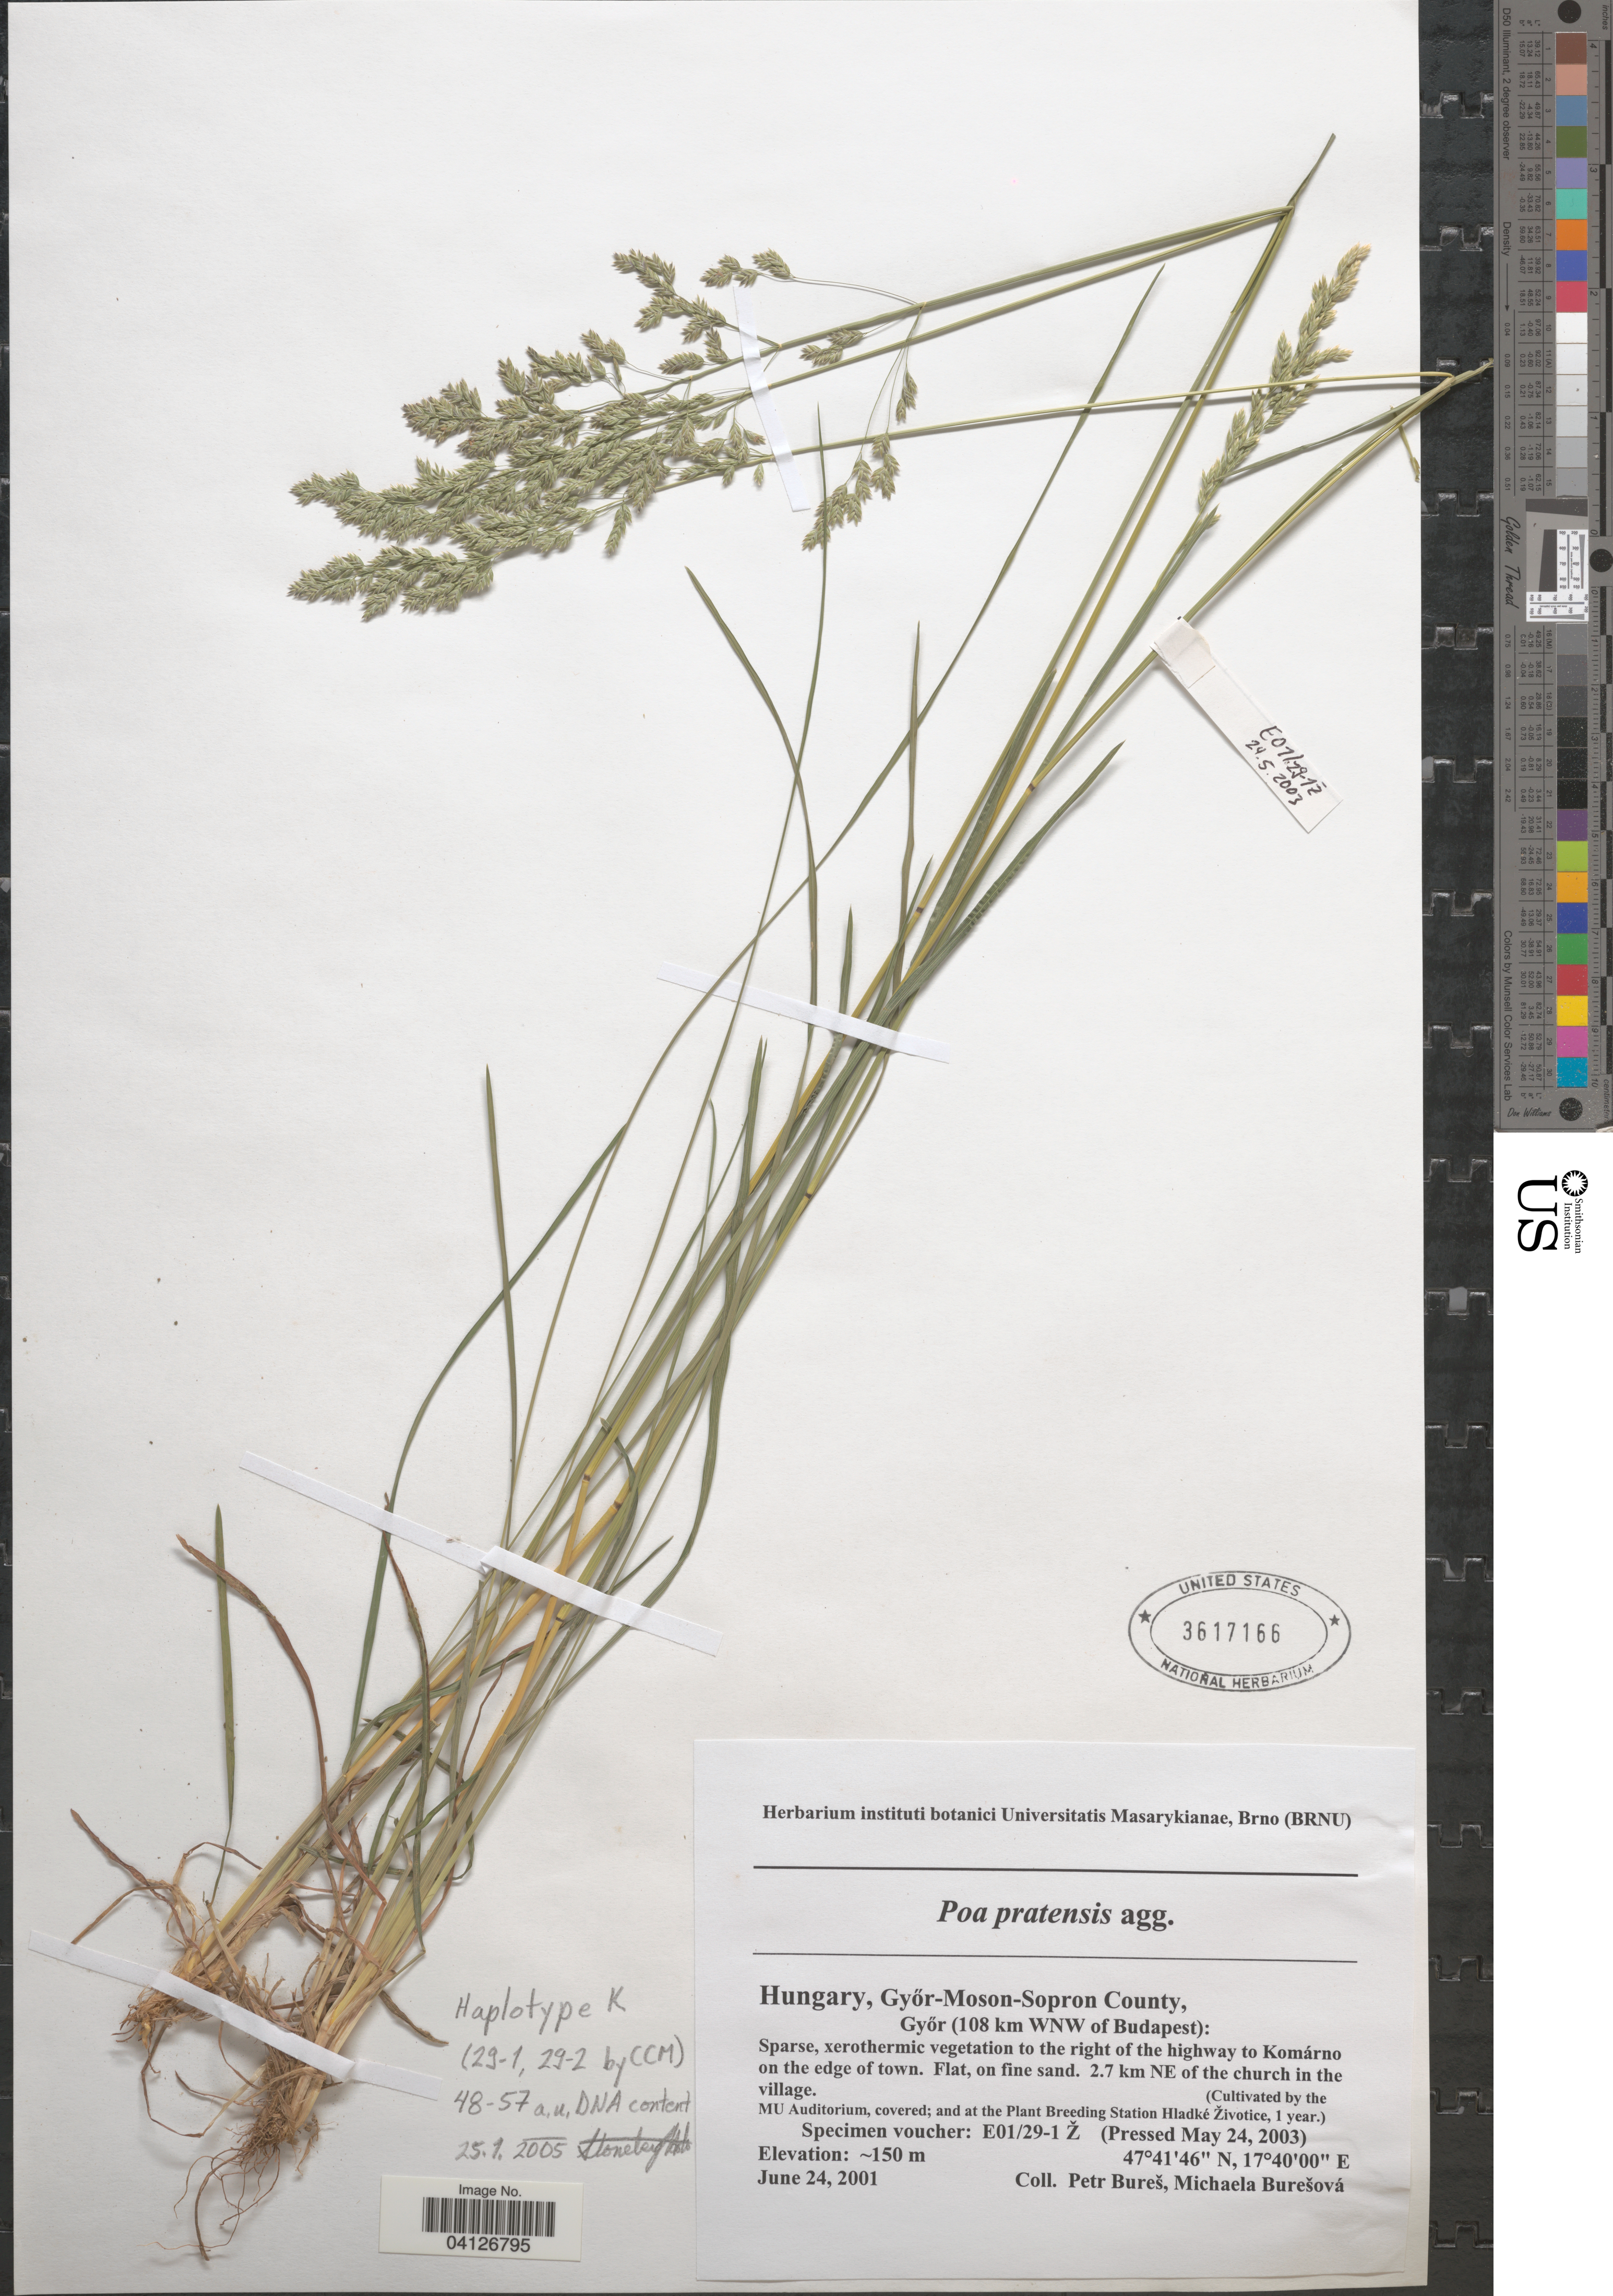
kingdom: Plantae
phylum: Tracheophyta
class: Liliopsida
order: Poales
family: Poaceae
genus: Poa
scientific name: Poa pratensis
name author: L.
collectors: Ex herb. instituti botanici Universitatis Masarykianae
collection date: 2003-05-24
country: Czechia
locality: (Cultivated by the MU Auditorium, covered; and at the Plant Breeding Station Hladké Životice, 1 year.).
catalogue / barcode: US 3617166